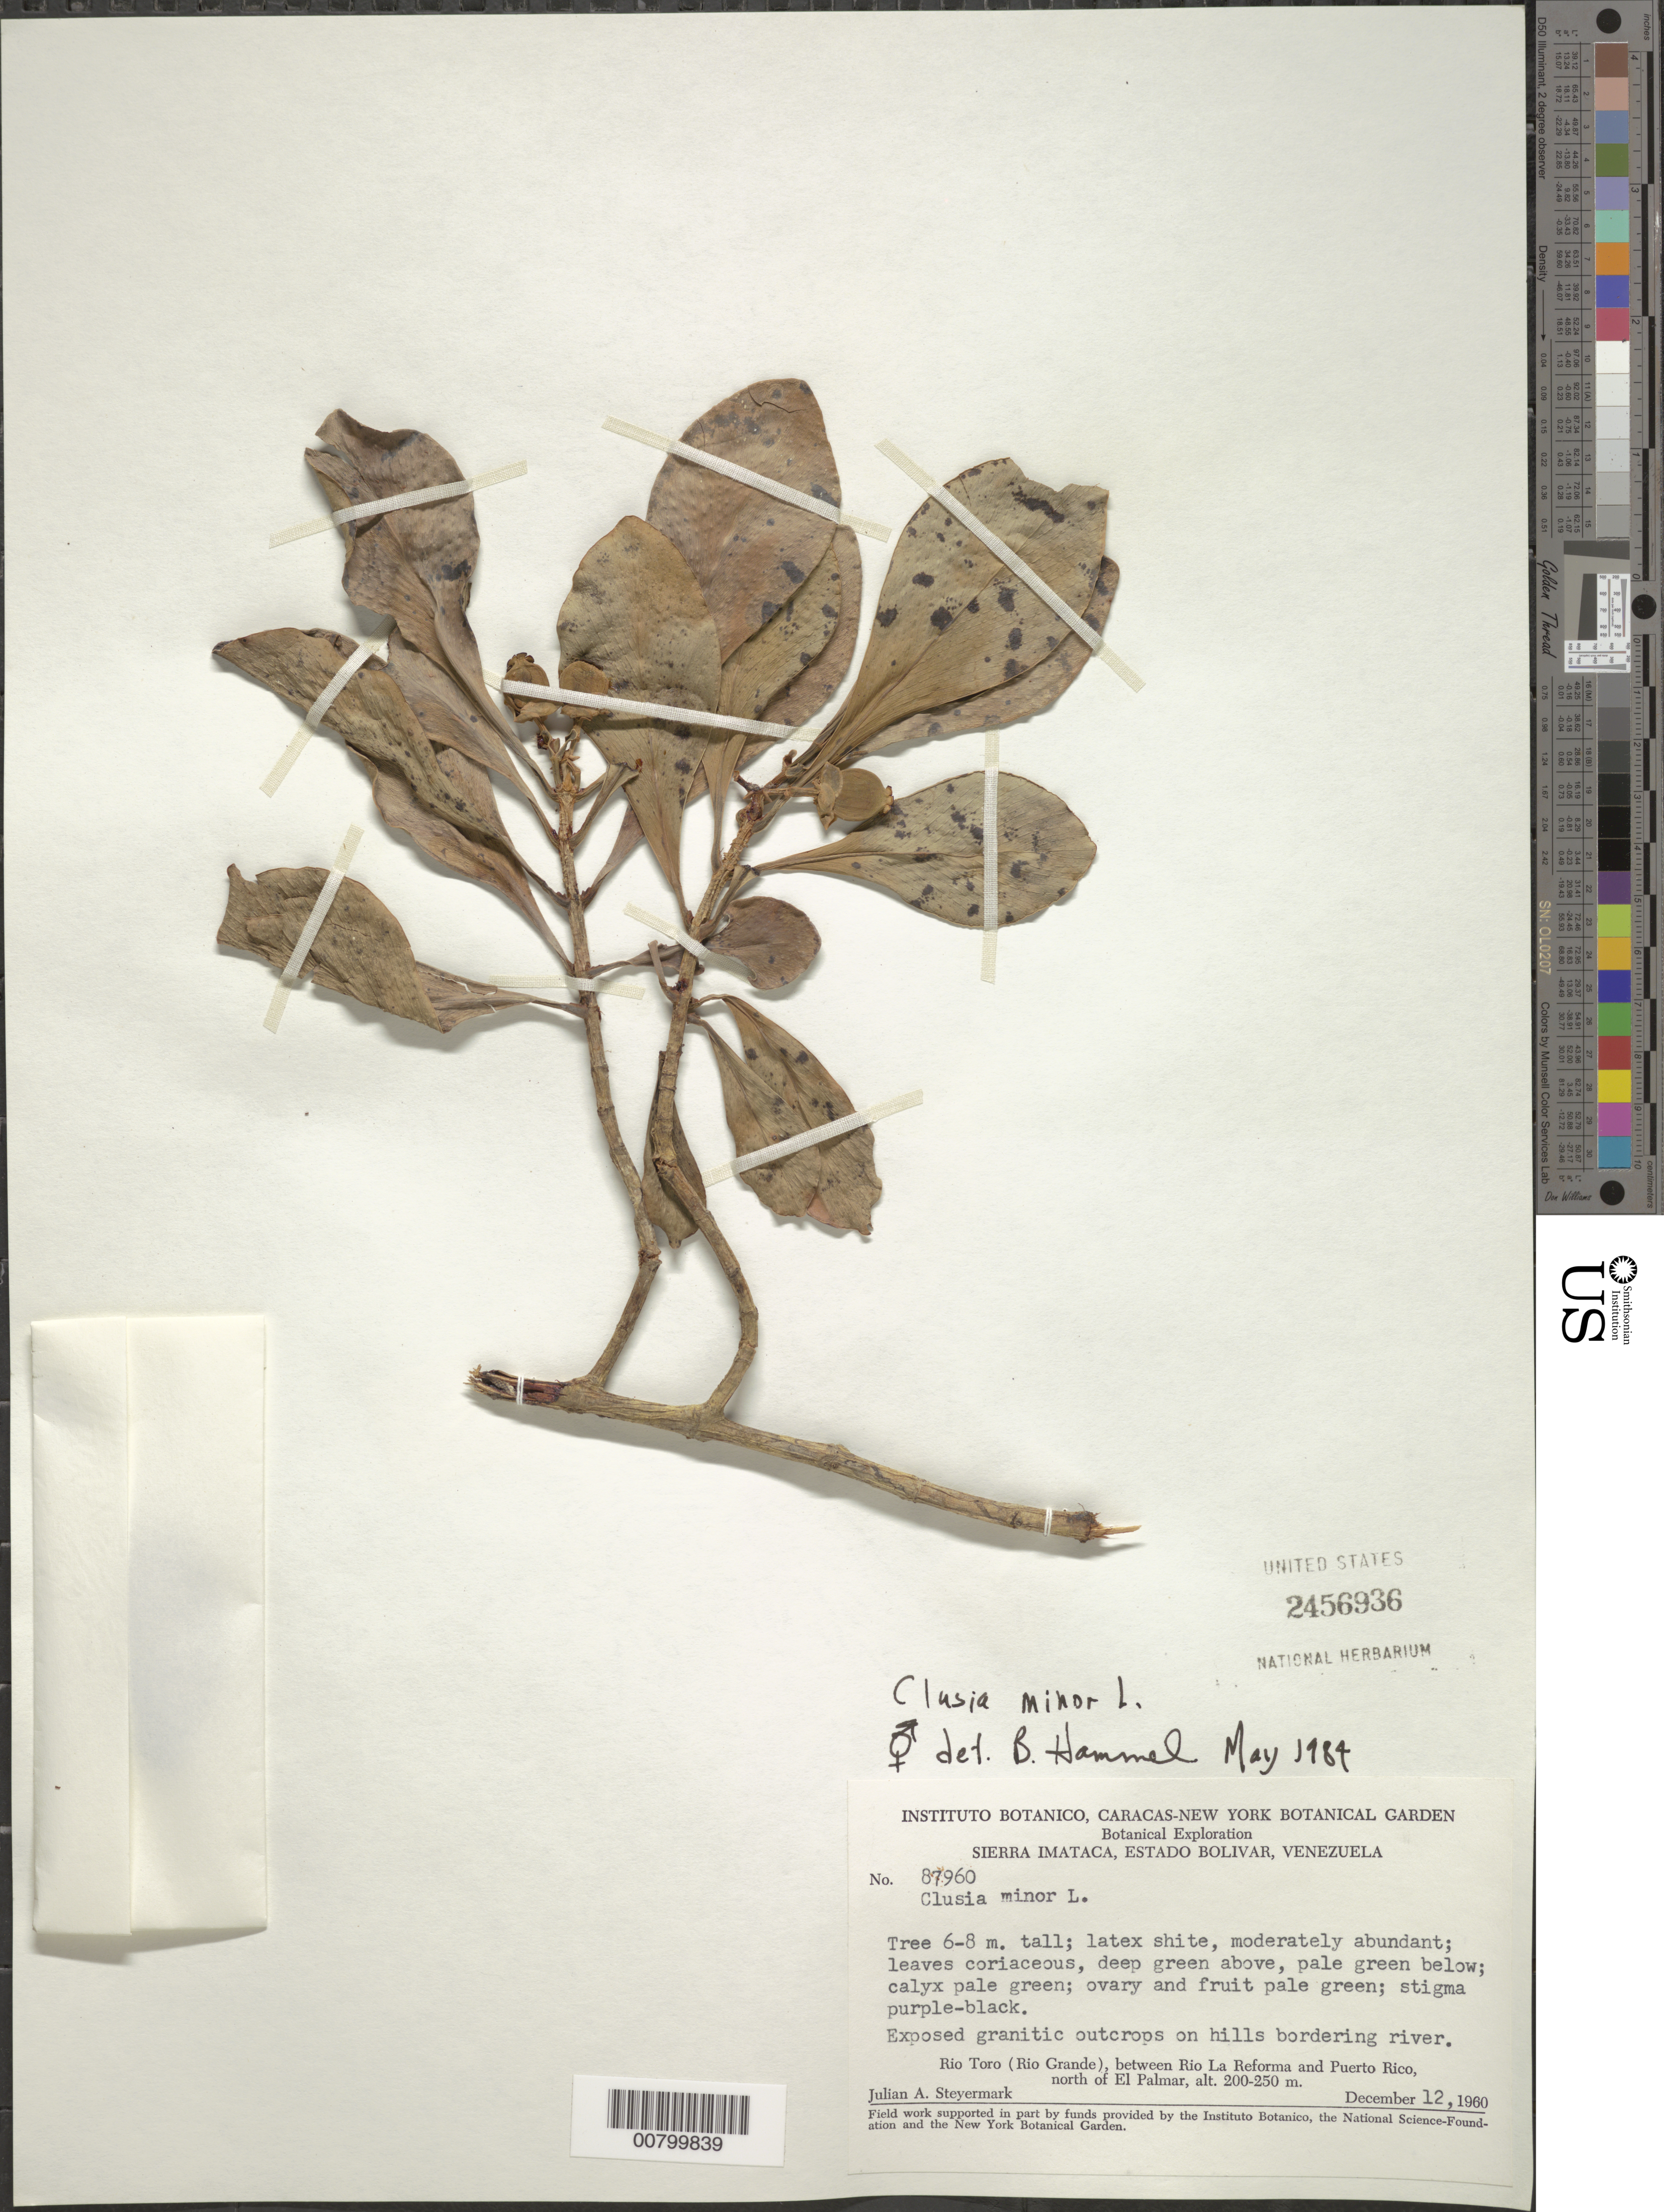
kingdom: Plantae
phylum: Tracheophyta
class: Magnoliopsida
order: Malpighiales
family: Clusiaceae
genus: Clusia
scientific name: Clusia minor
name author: L.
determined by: Hammel, Barry E., (MO), Missouri Botanical Garden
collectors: J. Steyermark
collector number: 87960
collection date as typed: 12-Dec-60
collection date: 1960-12-12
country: Venezuela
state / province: Bolívar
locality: Sierra Imataca, Río Reforma, 0.25-1 km above junction with Río Toro (Río Grande), between Río La Reforma and Puerto Rico, N of El Palmar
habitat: Granitic exposed outcrops along hills bordering river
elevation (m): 200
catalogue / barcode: US 2456936